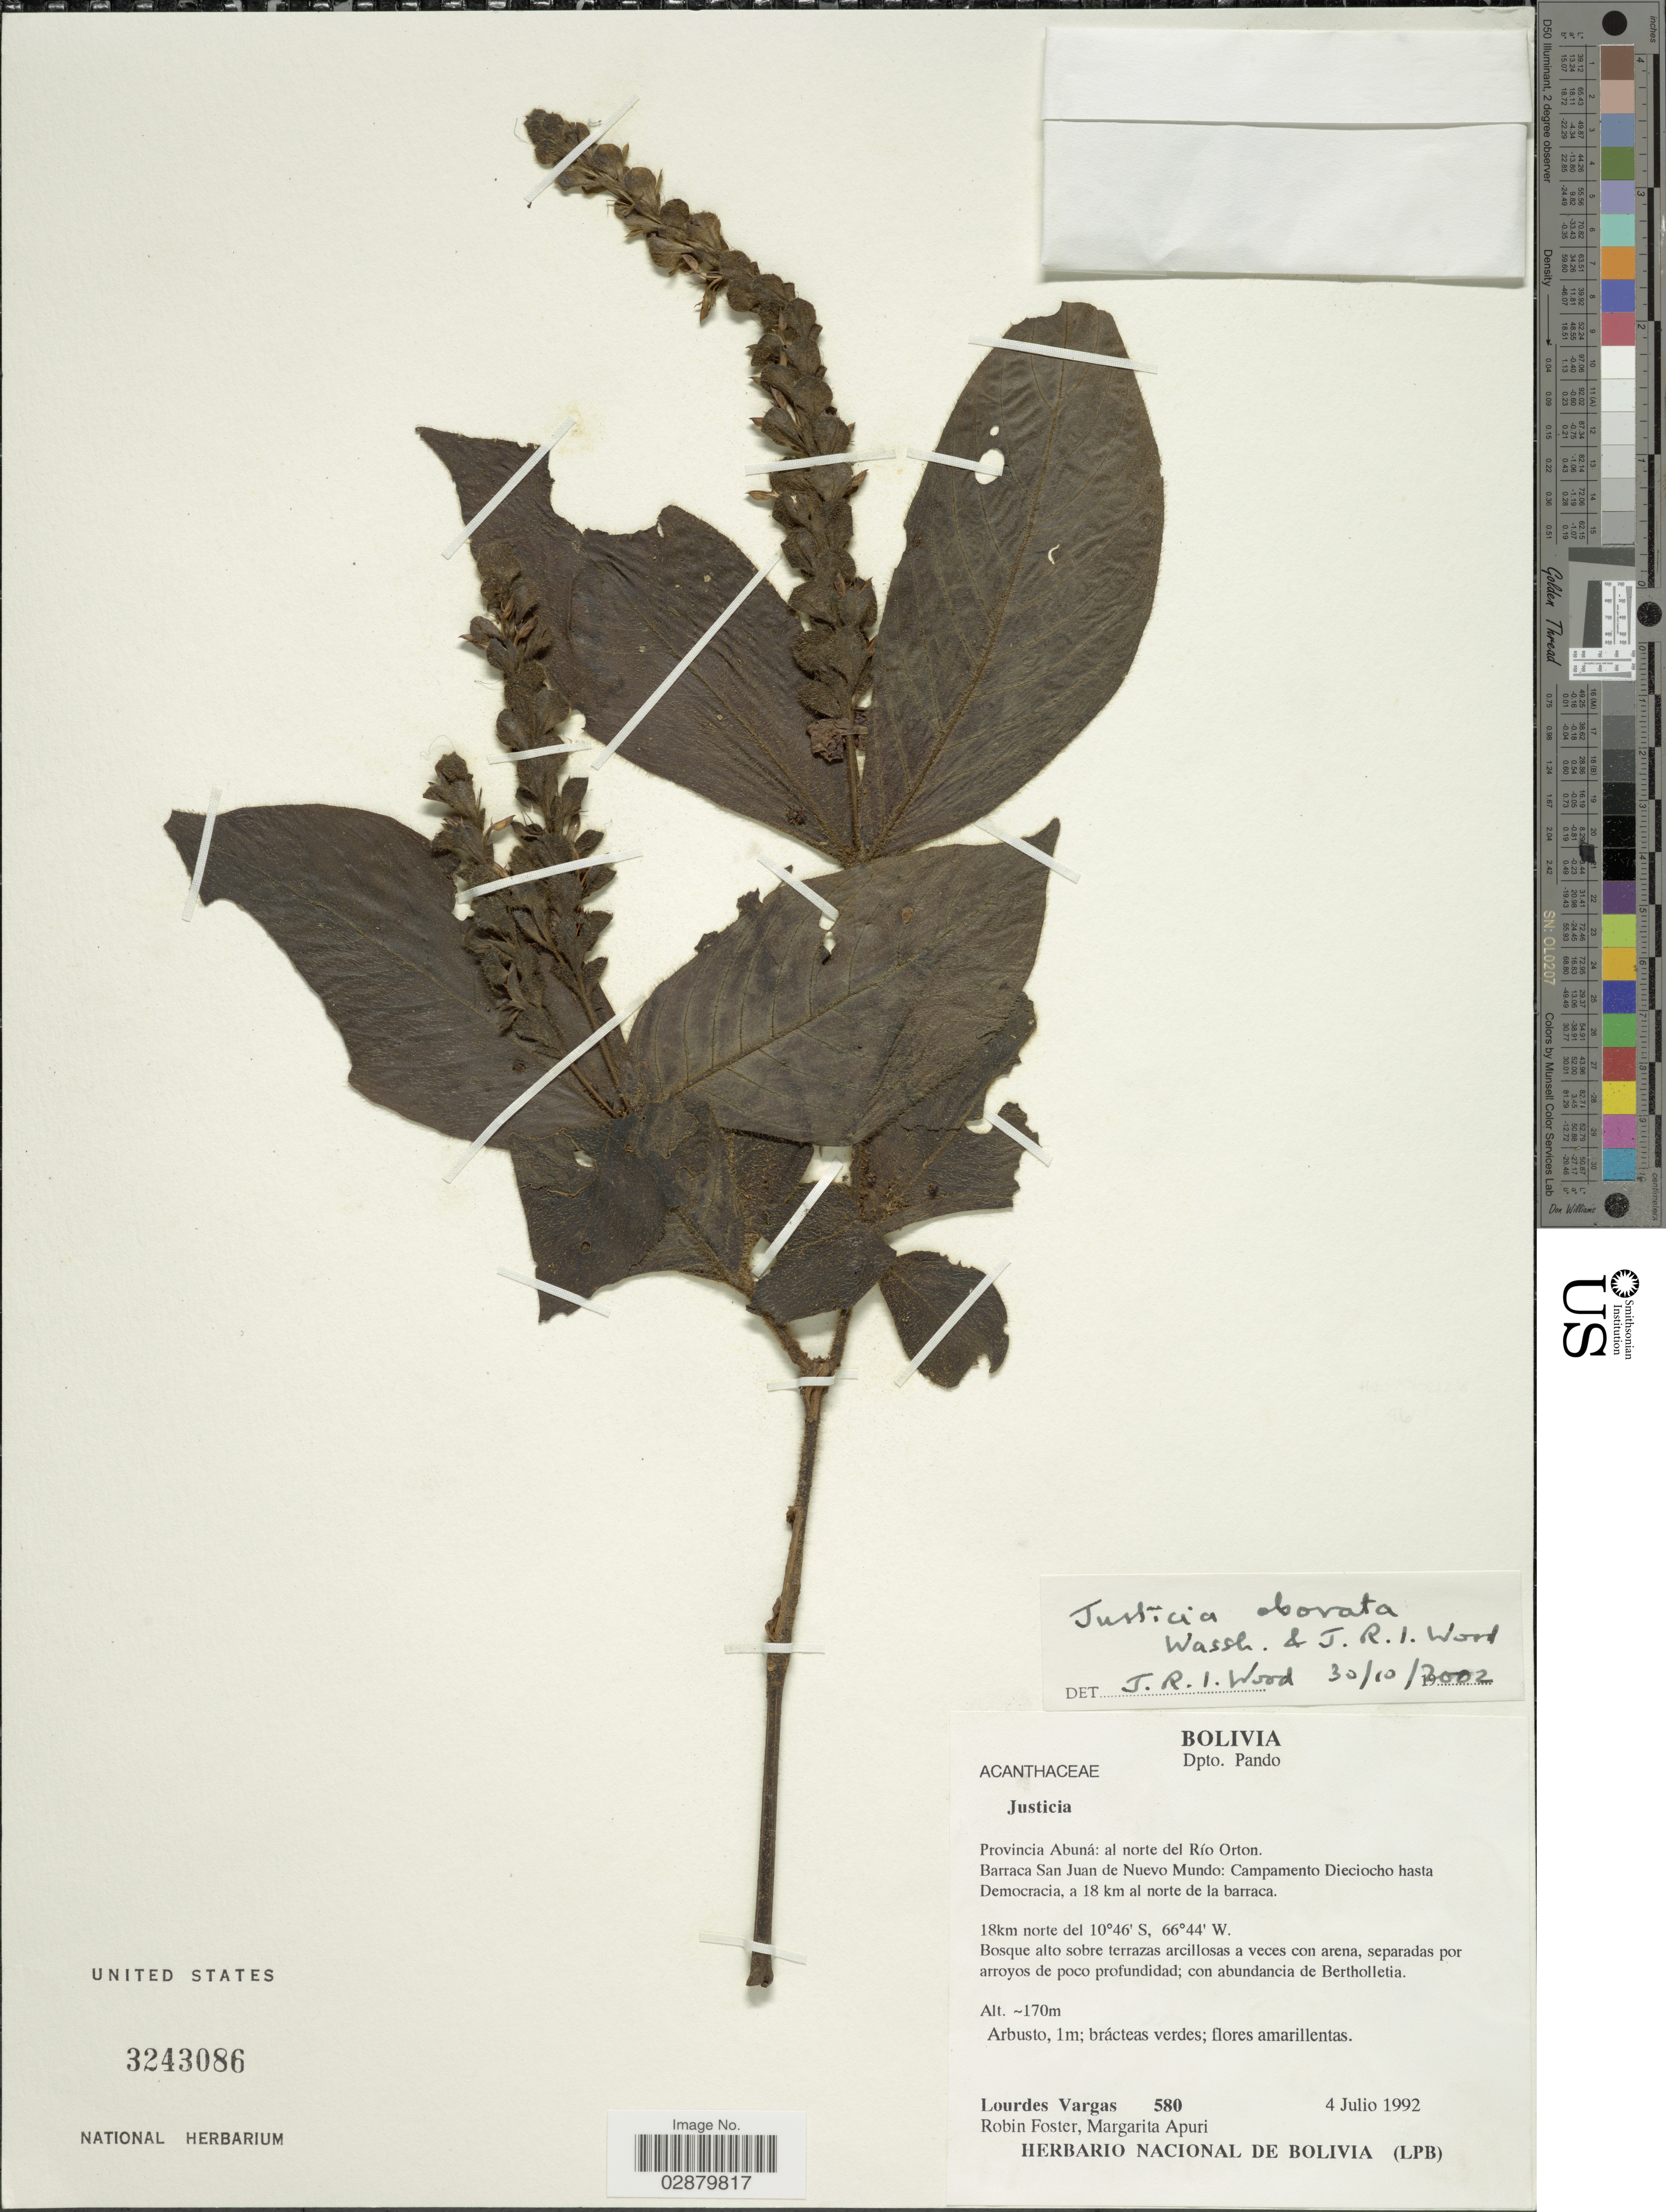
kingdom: Plantae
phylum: Tracheophyta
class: Magnoliopsida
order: Lamiales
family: Acanthaceae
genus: Justicia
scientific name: Justicia obovata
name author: Wassh. & J.R.I. Wood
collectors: L. Vargas, R. B. Foster & M. Apuri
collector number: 580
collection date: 1992-07-04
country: Bolivia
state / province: Pando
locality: Dpto. Pando. Provincia Abuná: al norte del Río Orton. Barranca San Juan de Nuevo Mundo: Campamento Dieciocho hasta Democracia, 18 km al norte de la barraca. 18km norte del.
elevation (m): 170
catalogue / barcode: US 3243086